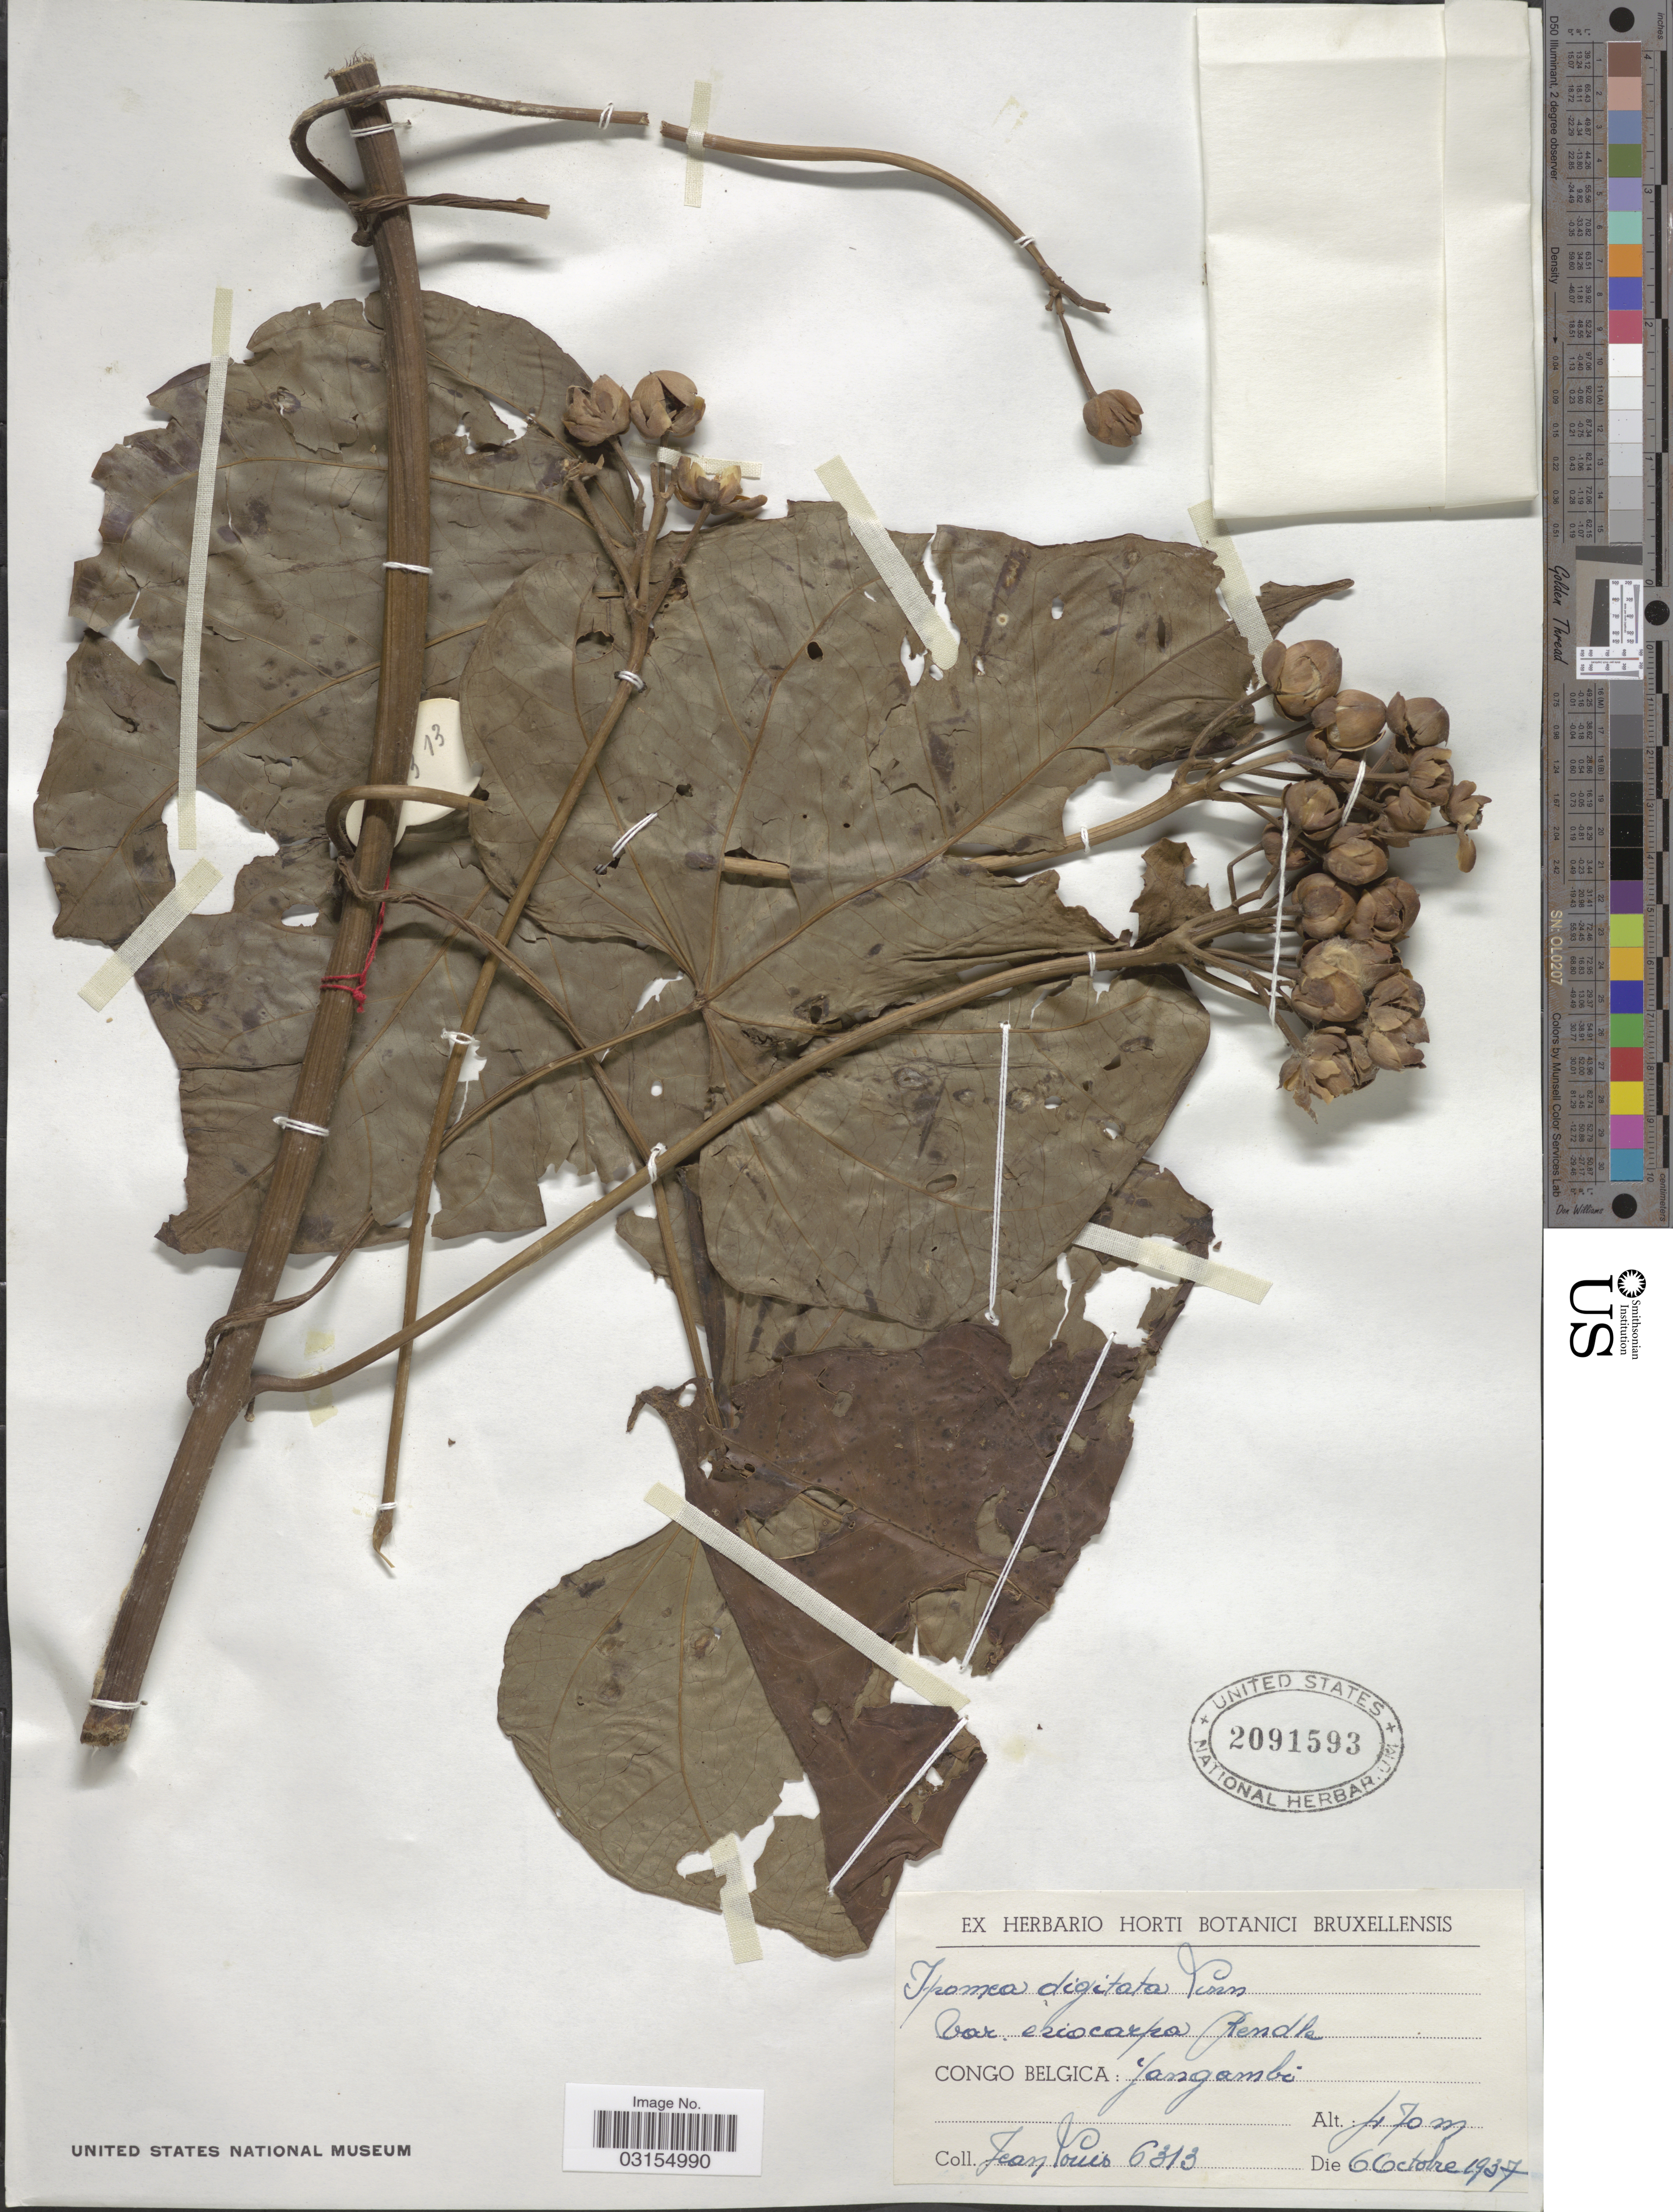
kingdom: Plantae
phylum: Tracheophyta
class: Magnoliopsida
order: Solanales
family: Convolvulaceae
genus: Ipomoea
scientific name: Ipomoea digitata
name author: L.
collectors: J. Louis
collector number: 6313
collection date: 1937-10-06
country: Congo, Democratic Republic of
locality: Congo Belgica: Yangambi.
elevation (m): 470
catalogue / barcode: US 2091593